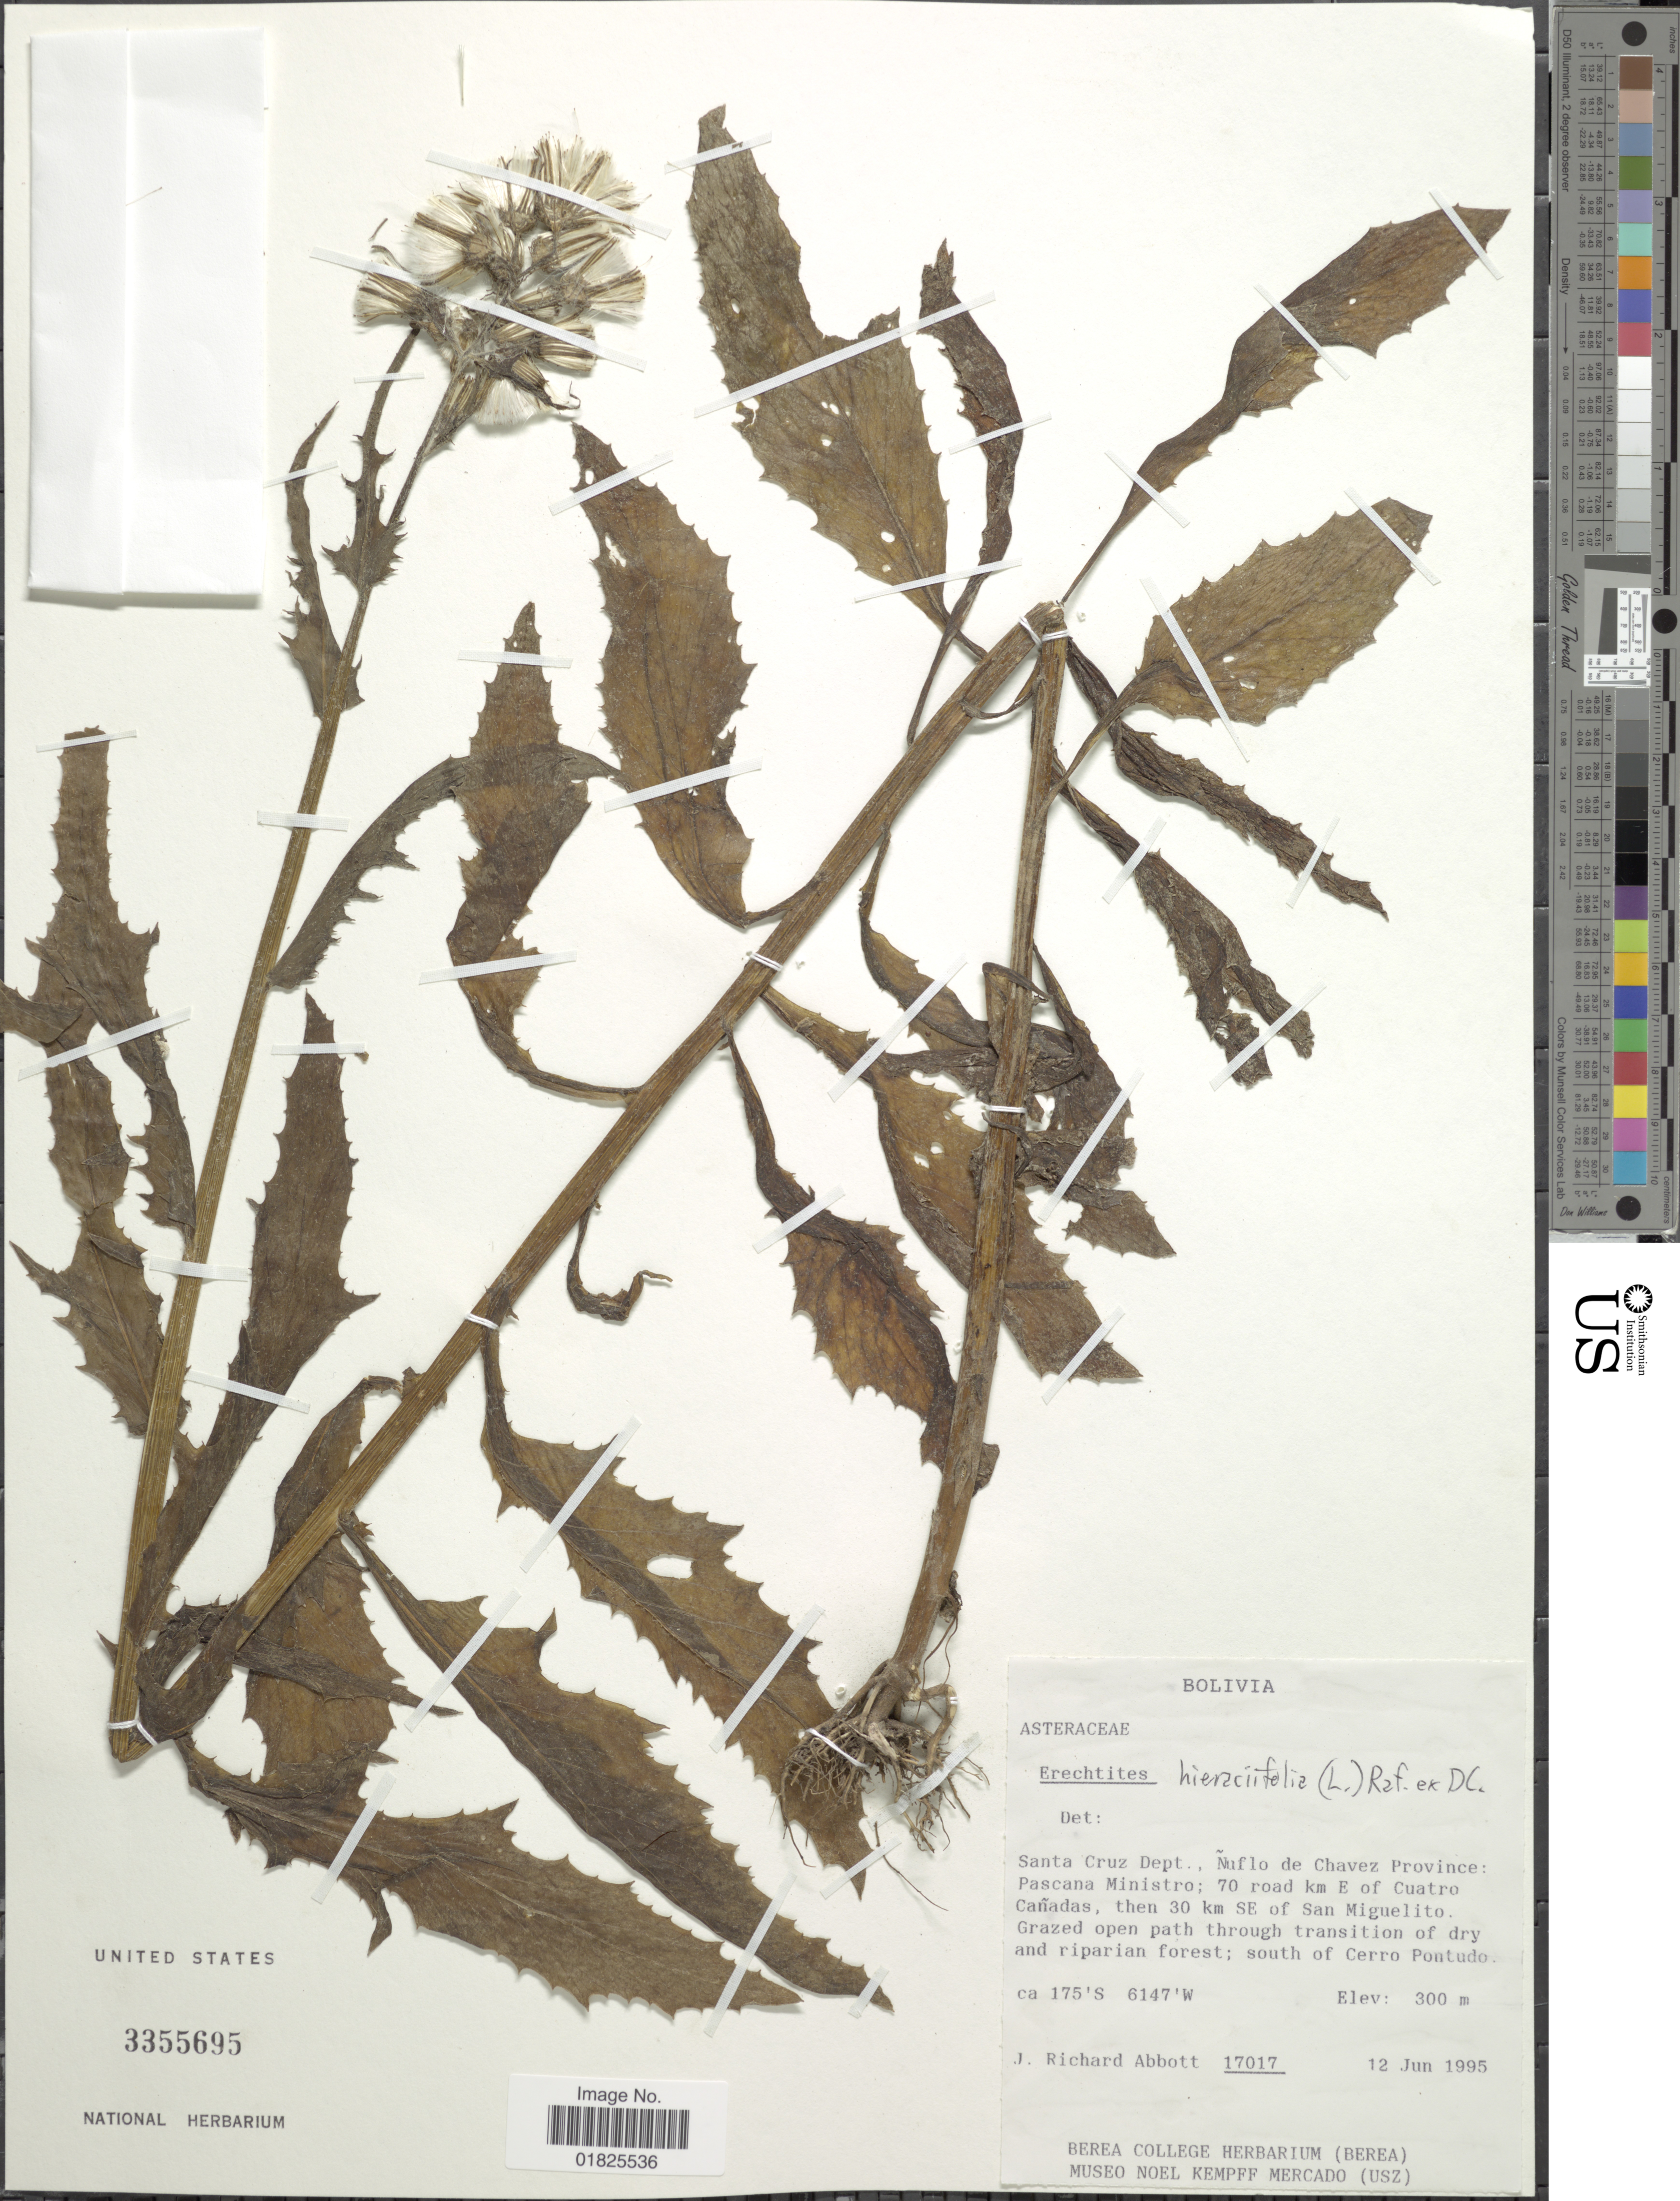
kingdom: Plantae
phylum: Tracheophyta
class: Magnoliopsida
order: Asterales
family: Asteraceae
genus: Erechtites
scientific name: Erechtites hieraciifolius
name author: (L.) Raf. ex DC.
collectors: J. R. Abbott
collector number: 17017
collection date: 1995-06-12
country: Bolivia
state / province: Santa Cruz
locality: Nuflo de Chavez Province: pascana Ministro; 70 road km E of Cuatro Canadas, then 30 km SE of San Miguelito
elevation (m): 300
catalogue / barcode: US 3355695